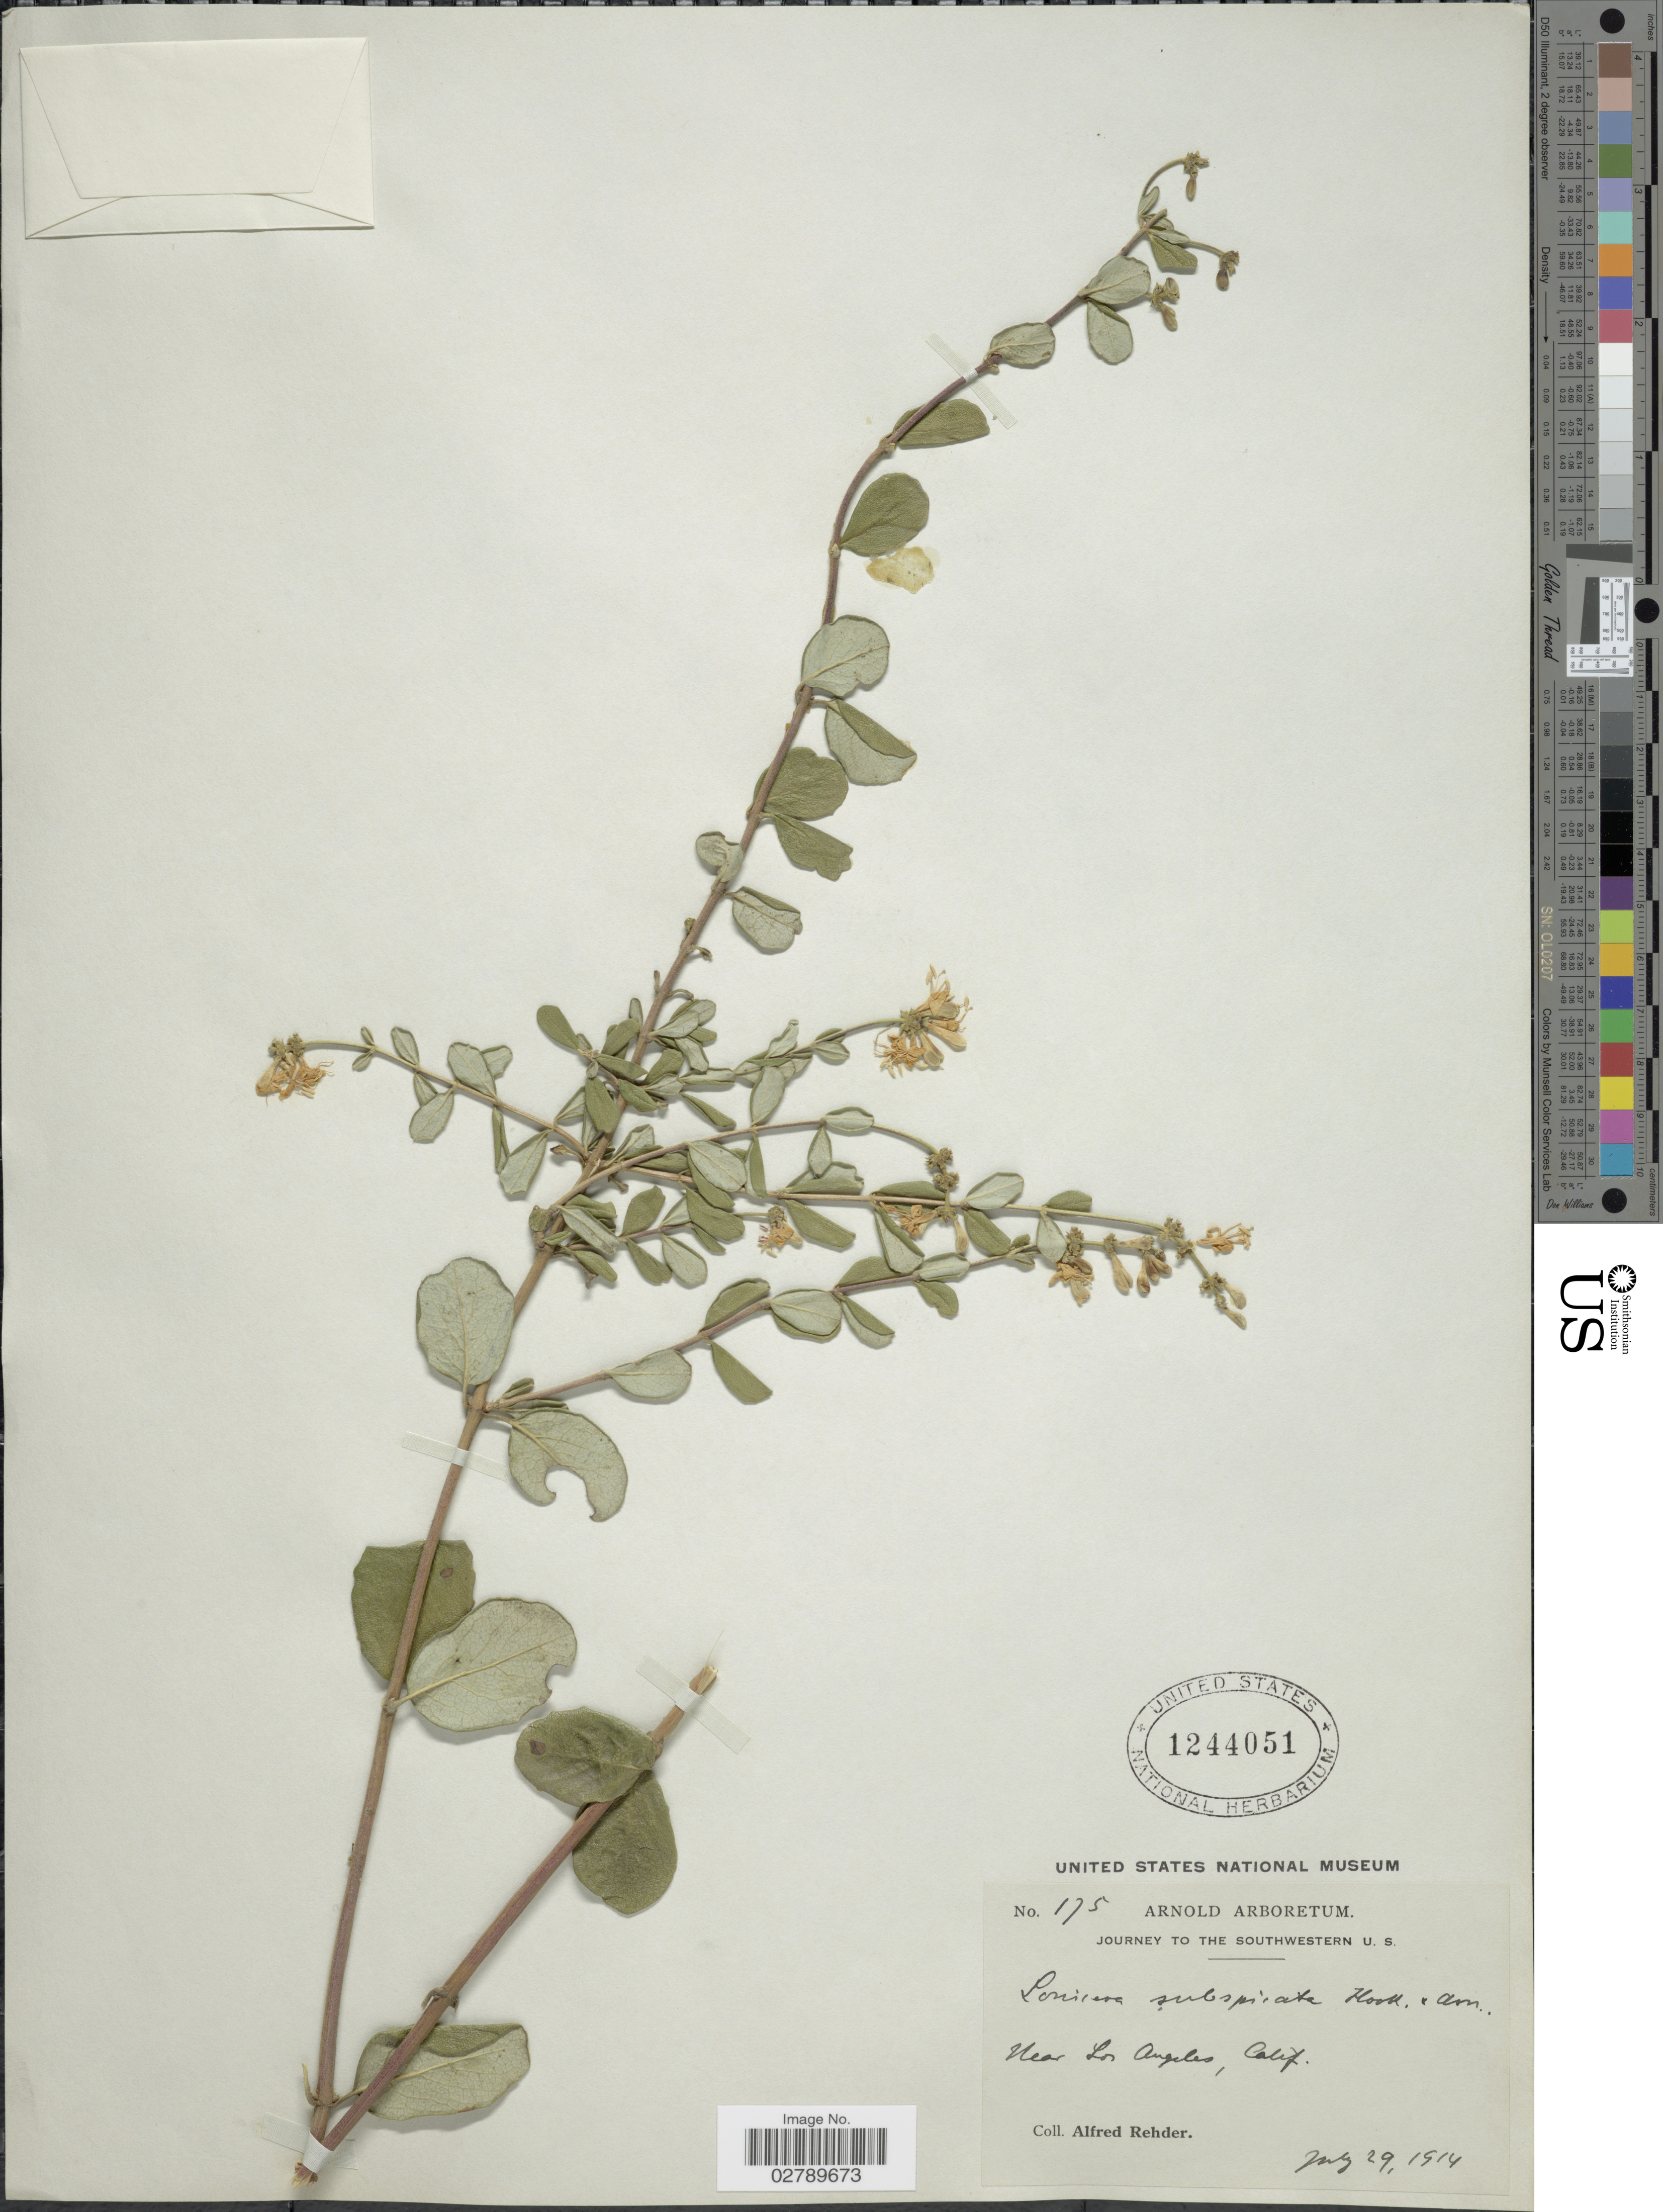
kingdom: Plantae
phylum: Tracheophyta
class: Magnoliopsida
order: Dipsacales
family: Caprifoliaceae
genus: Lonicera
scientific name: Lonicera johnstonii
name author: (D.D. Keck) McMinn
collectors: A. Rehder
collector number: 175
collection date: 1914-07-29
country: United States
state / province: California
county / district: Los Angeles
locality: Near Los Angeles.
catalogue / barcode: US 1244051